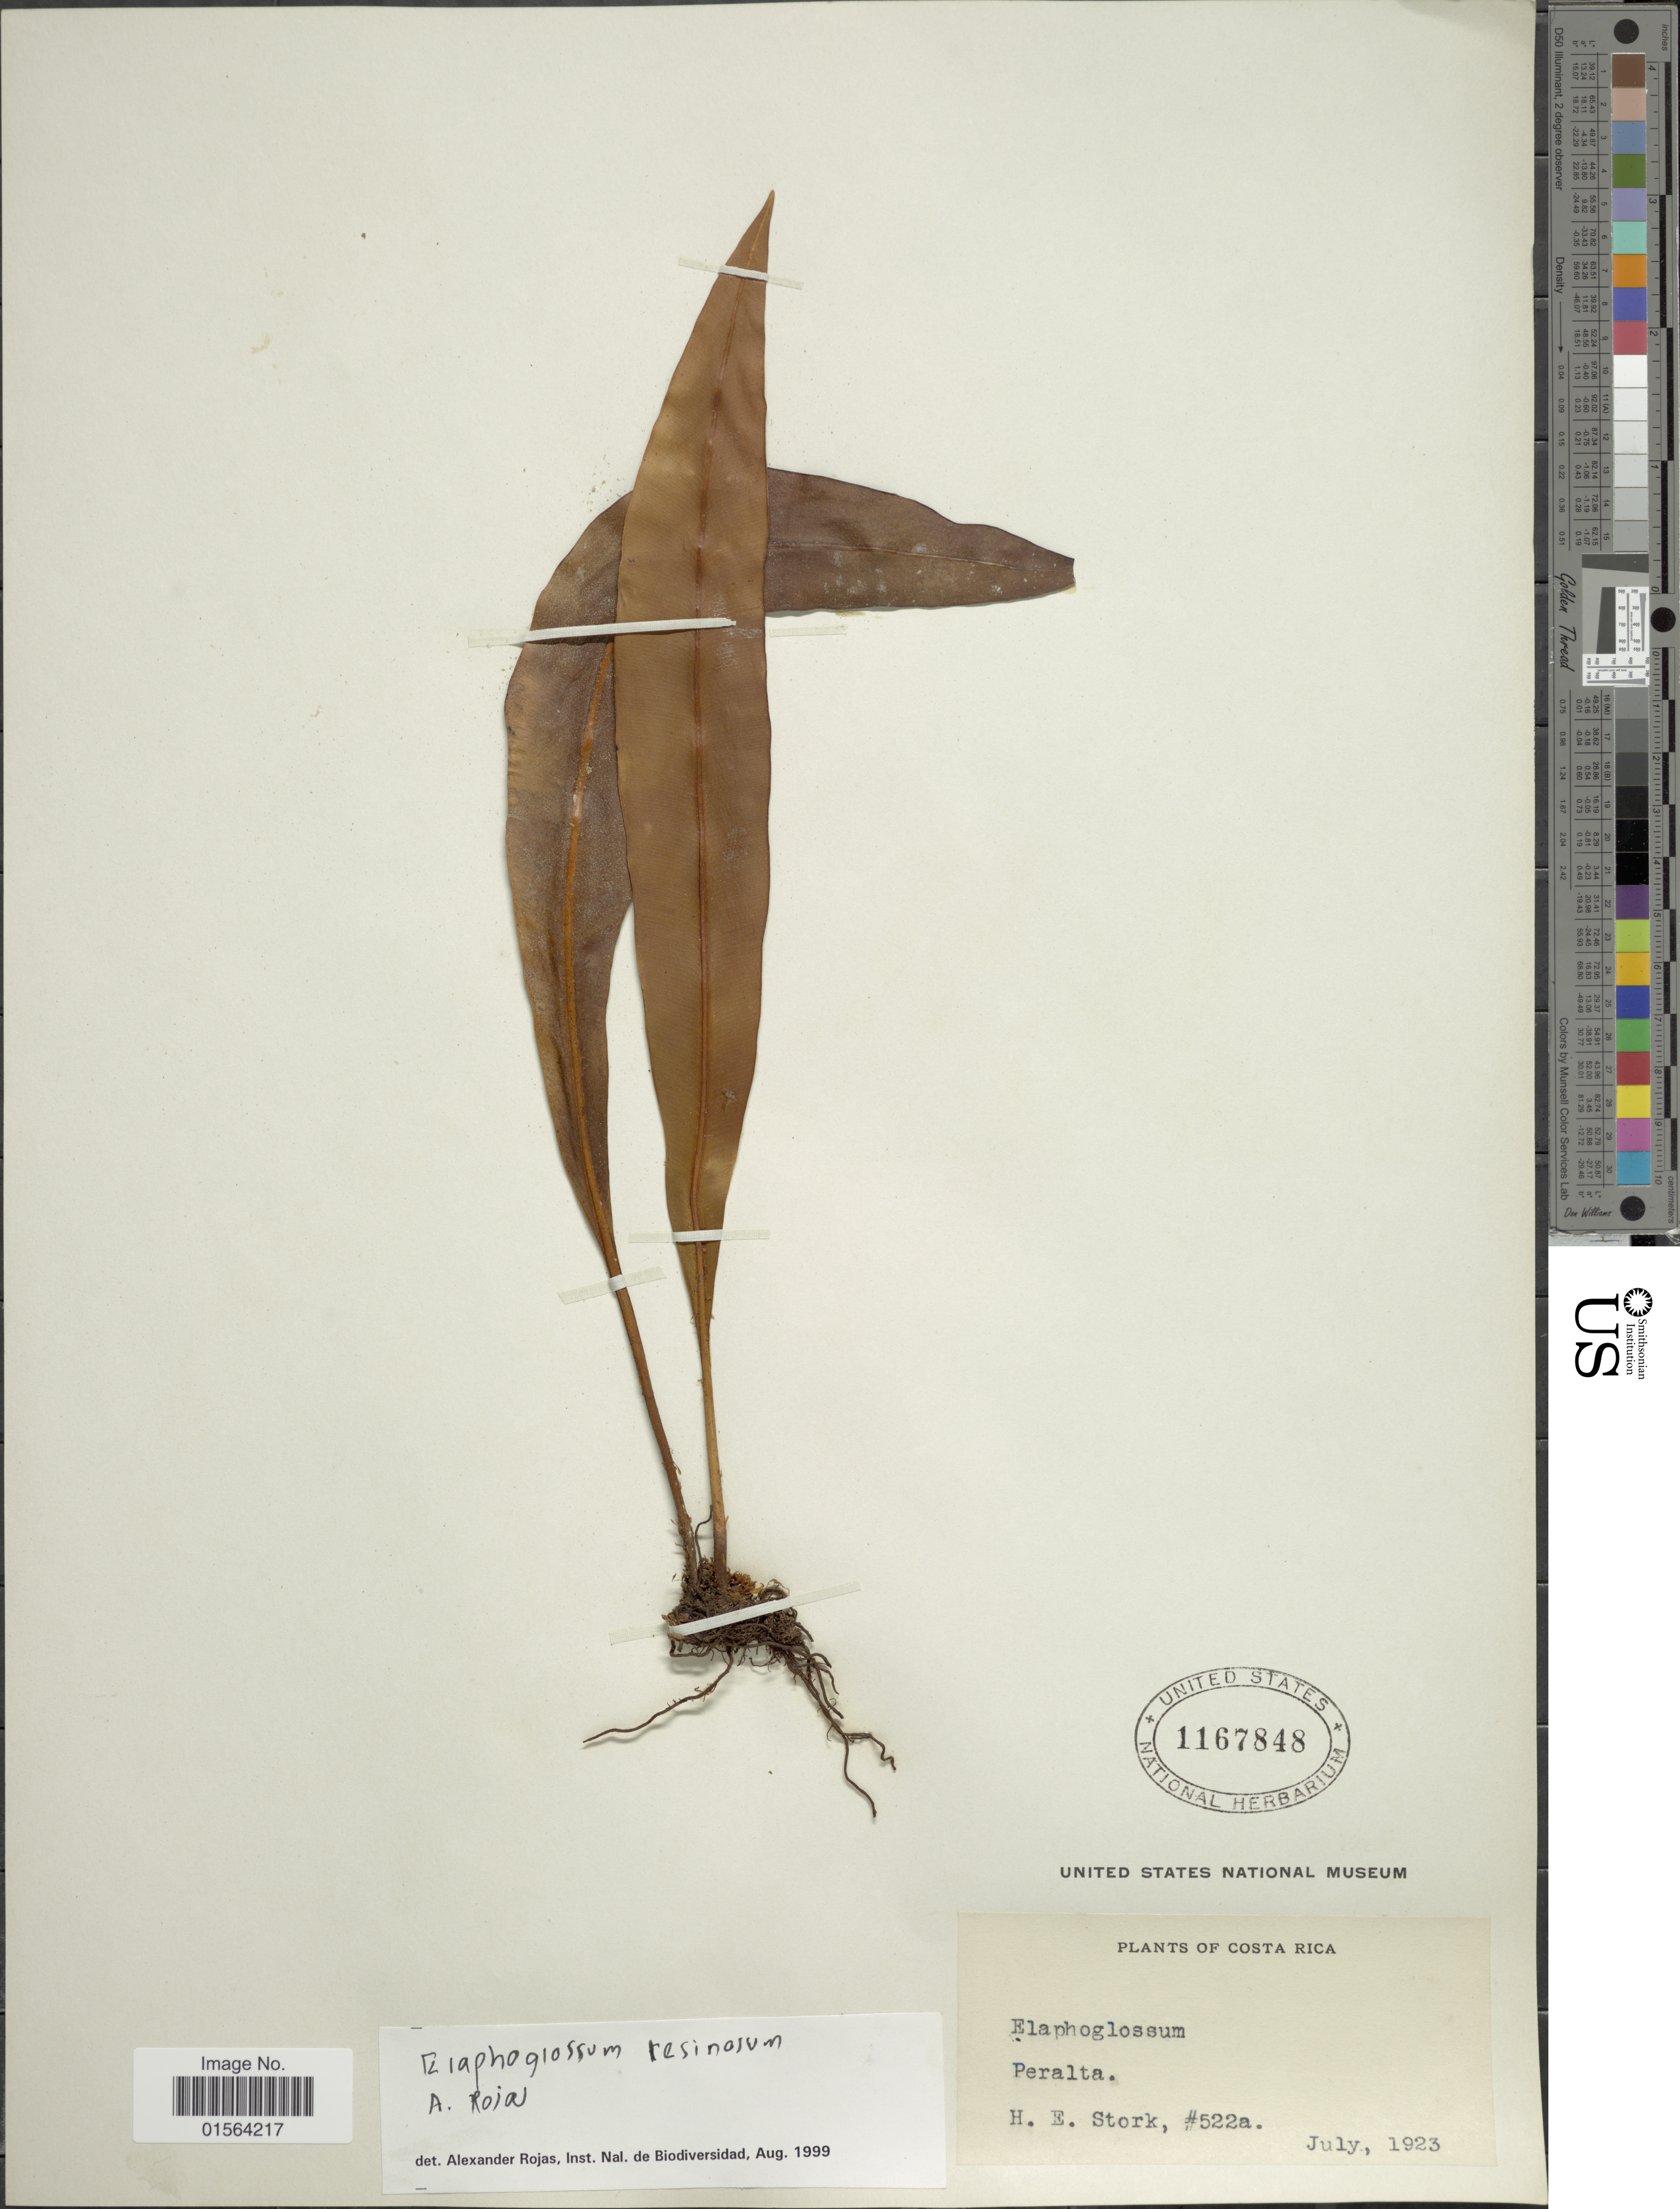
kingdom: Plantae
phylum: Tracheophyta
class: Polypodiopsida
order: Polypodiales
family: Dryopteridaceae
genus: Elaphoglossum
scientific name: Elaphoglossum latifolium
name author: (Sw.) J. Sm.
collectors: H. E. Stork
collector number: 522a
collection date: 1923-07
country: Costa Rica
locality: Peralta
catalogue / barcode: US 1167848